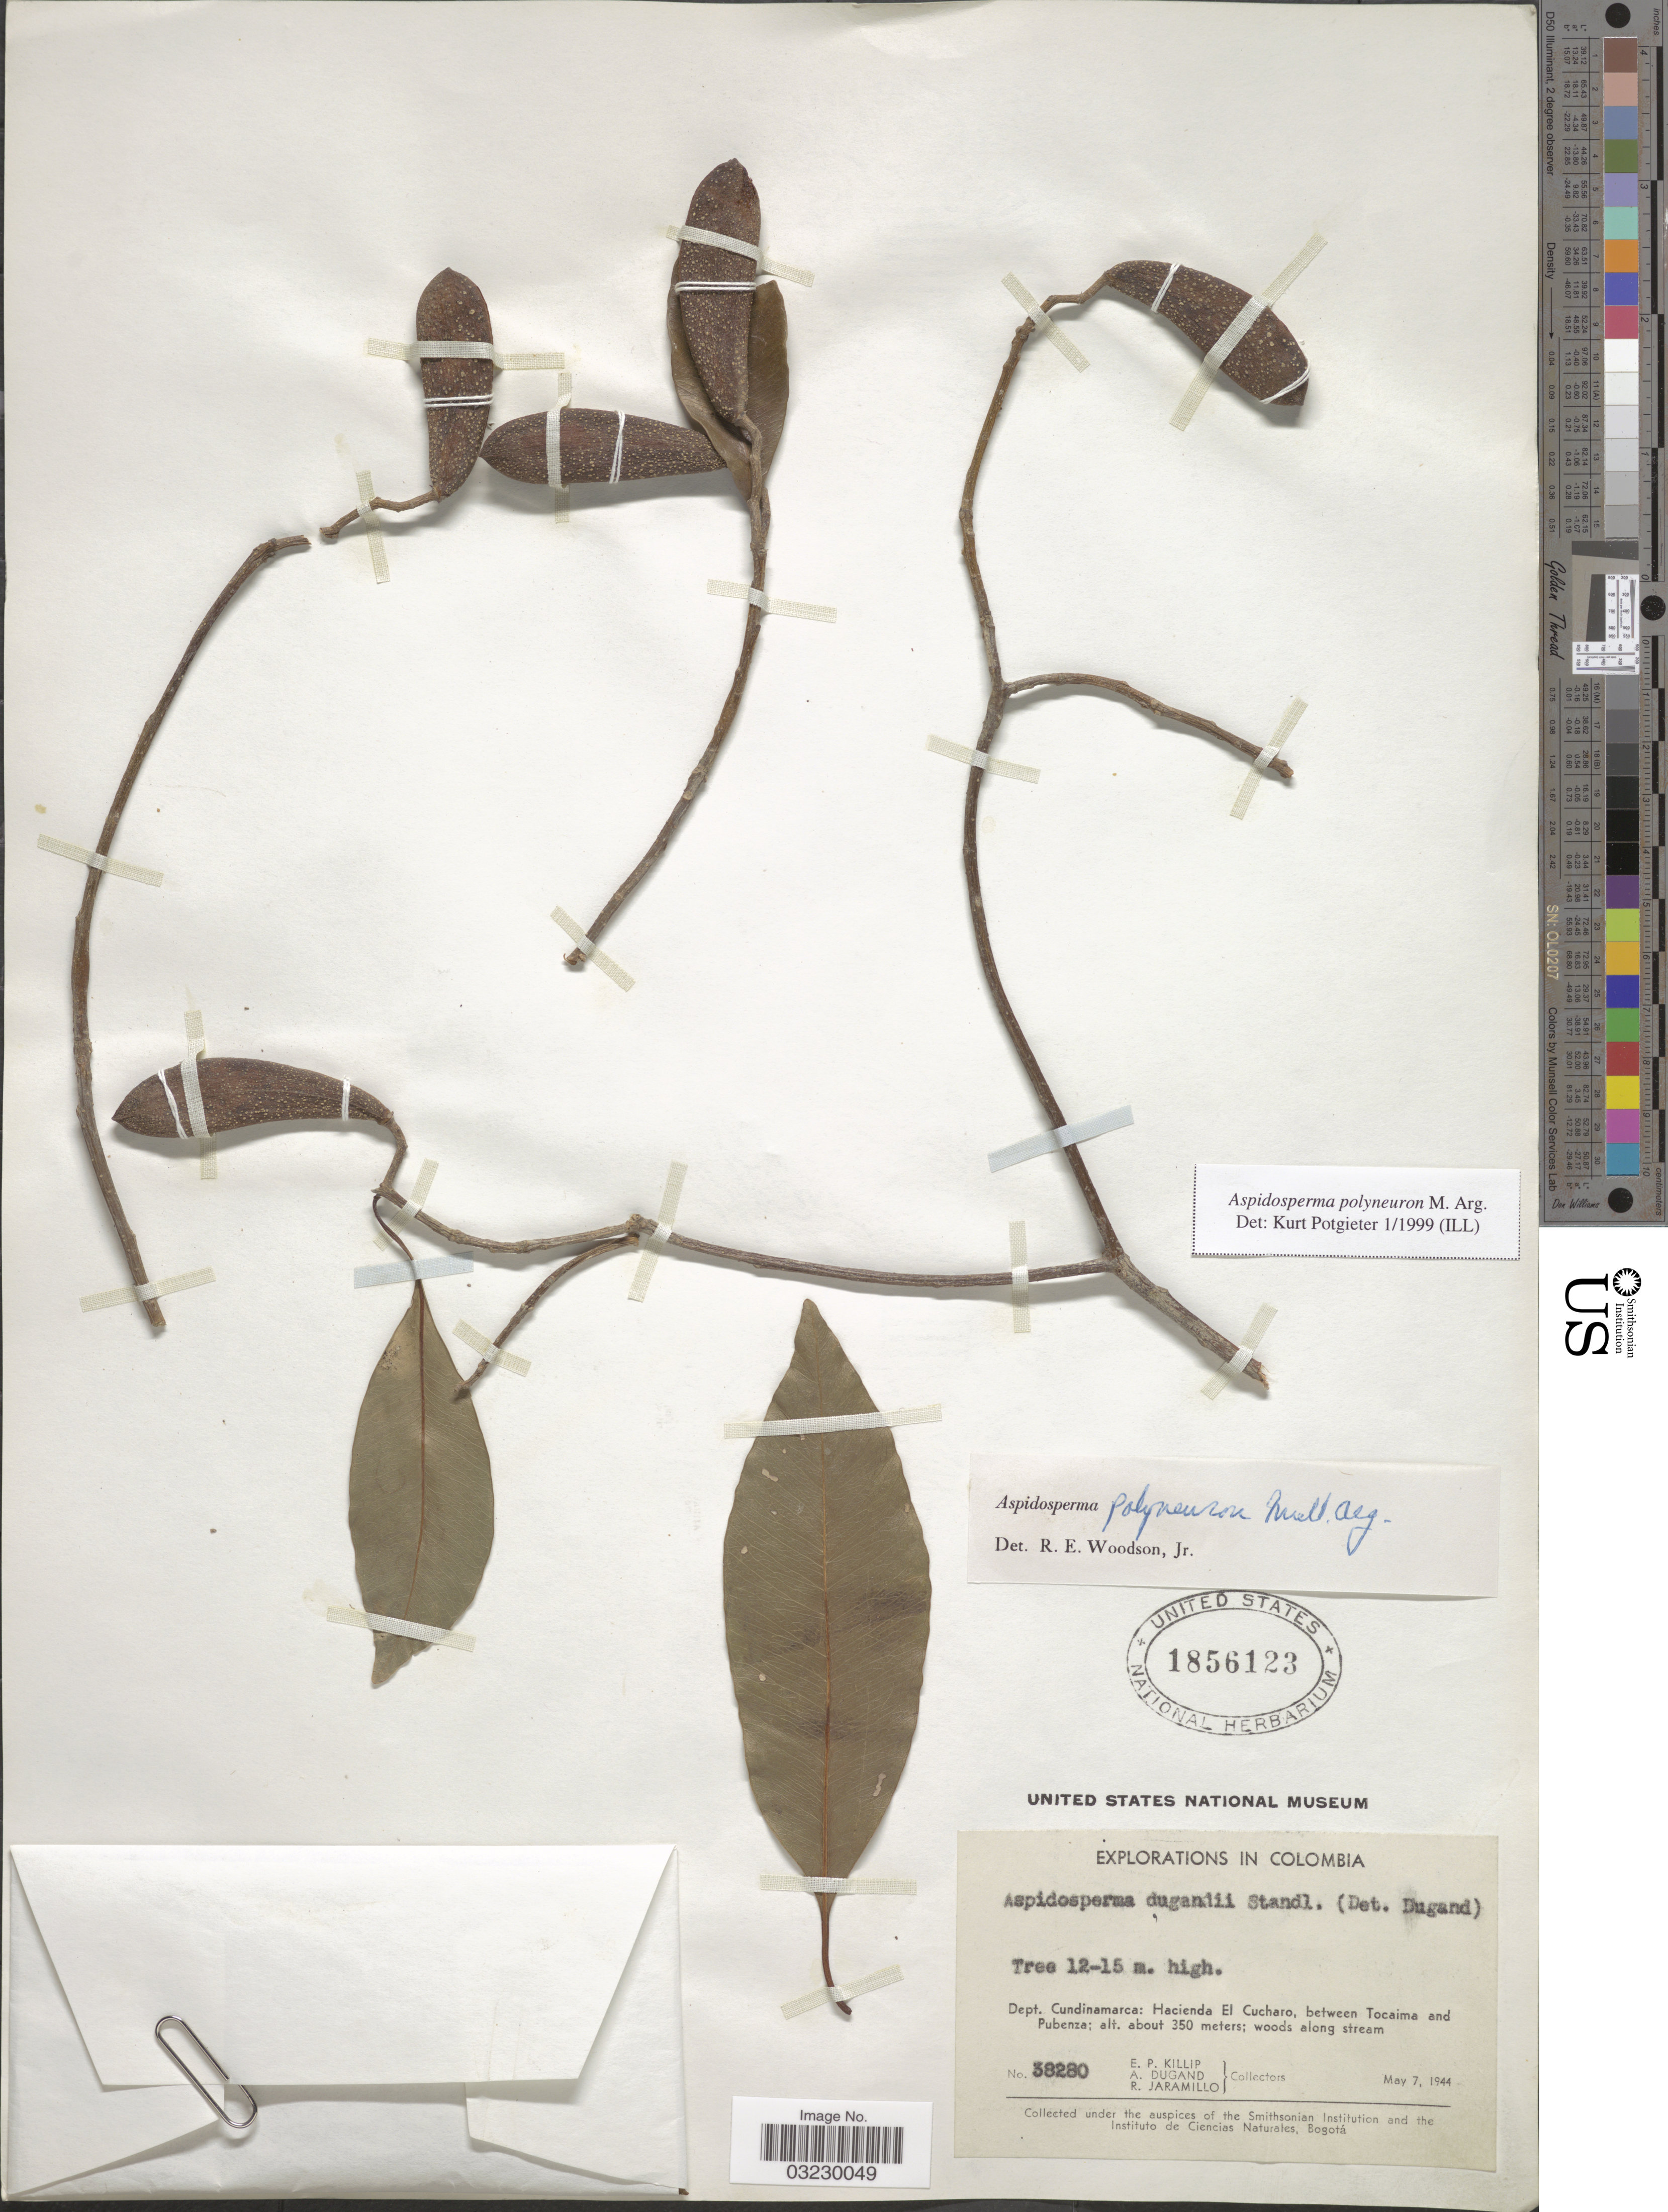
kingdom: Plantae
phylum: Tracheophyta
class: Magnoliopsida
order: Gentianales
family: Apocynaceae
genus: Aspidosperma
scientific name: Aspidosperma polyneuron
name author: Müll. Arg.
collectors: E. P. Killip, A. Dugand & R. Jaramillo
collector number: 38280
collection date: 1944-05-07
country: Colombia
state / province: Cundinamarca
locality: Dept. Cundinamarca: Hacienda El Cucharo, between Tocaima and Pubenza.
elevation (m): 350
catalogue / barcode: US 1856123